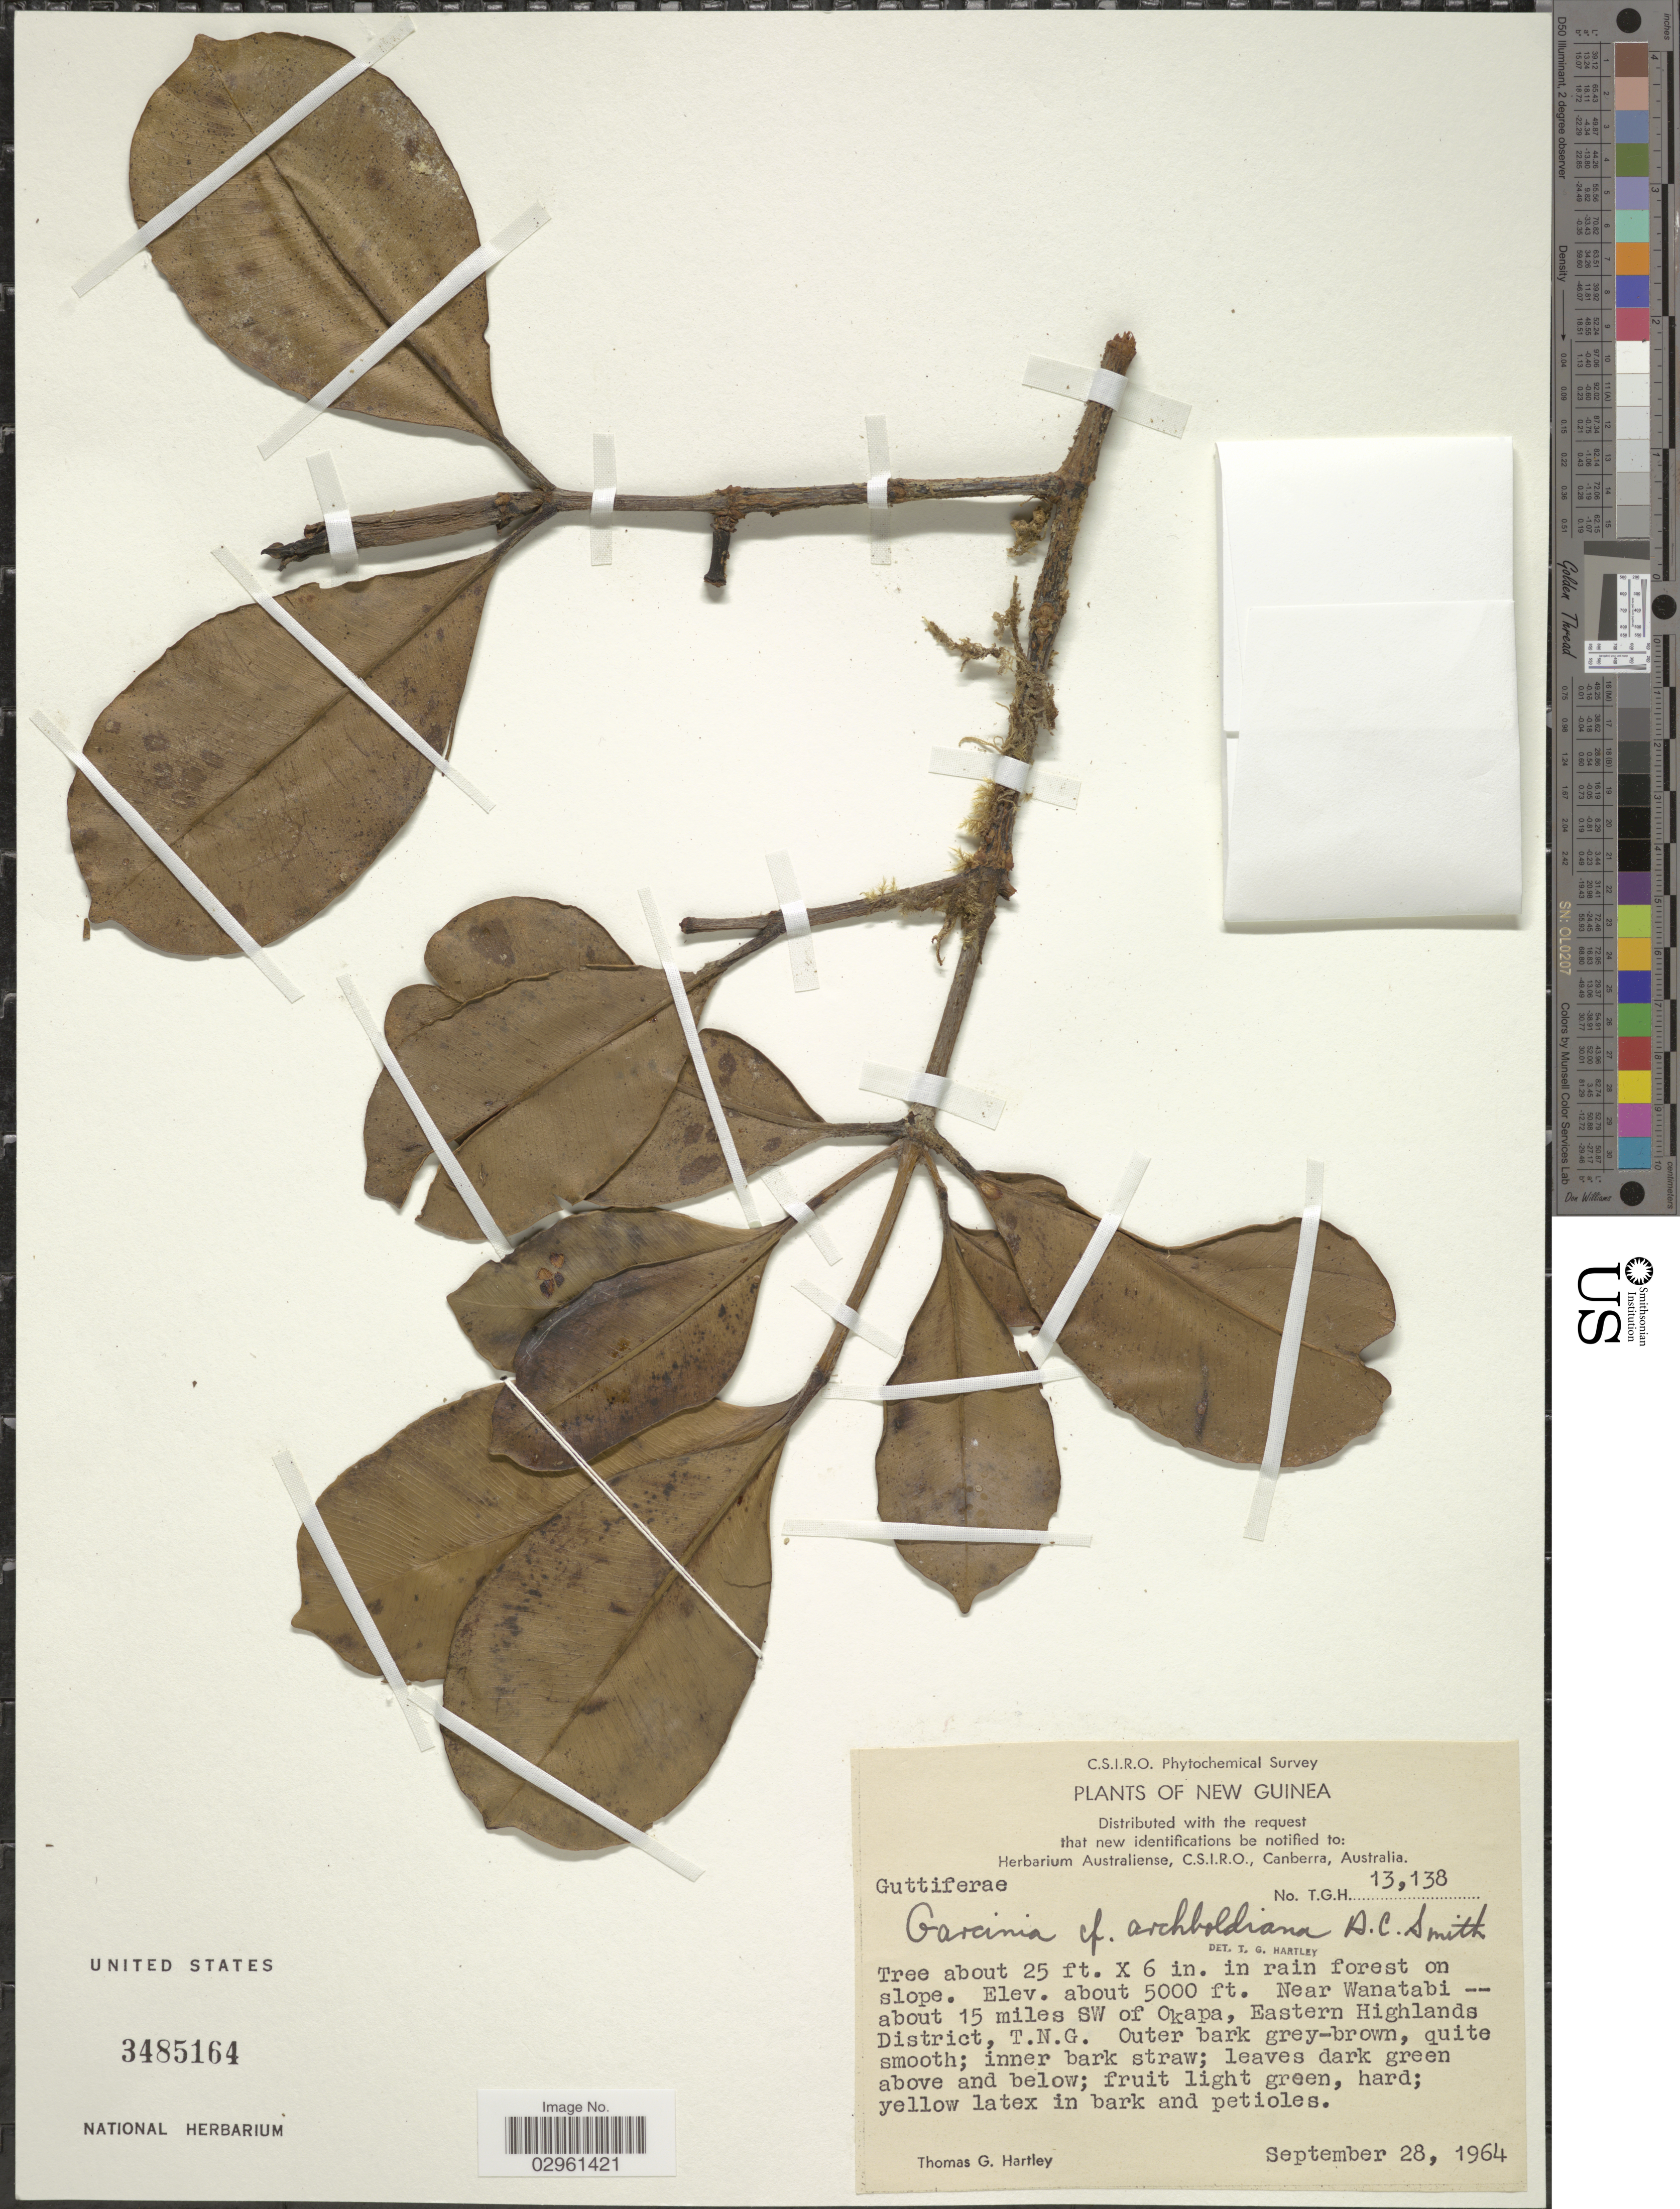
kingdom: Plantae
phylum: Tracheophyta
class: Magnoliopsida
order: Malpighiales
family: Clusiaceae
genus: Garcinia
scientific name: Garcinia archboldiana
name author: A.C. Sm.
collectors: T. G. Hartley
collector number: T.G.H.13138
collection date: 1964-09-28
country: Papua New Guinea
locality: New Guinea, Near Wanatabi -- about 15 miles SW of Okapa, Eastern Highlands District, T.N.G.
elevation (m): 1524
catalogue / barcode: US 3485164